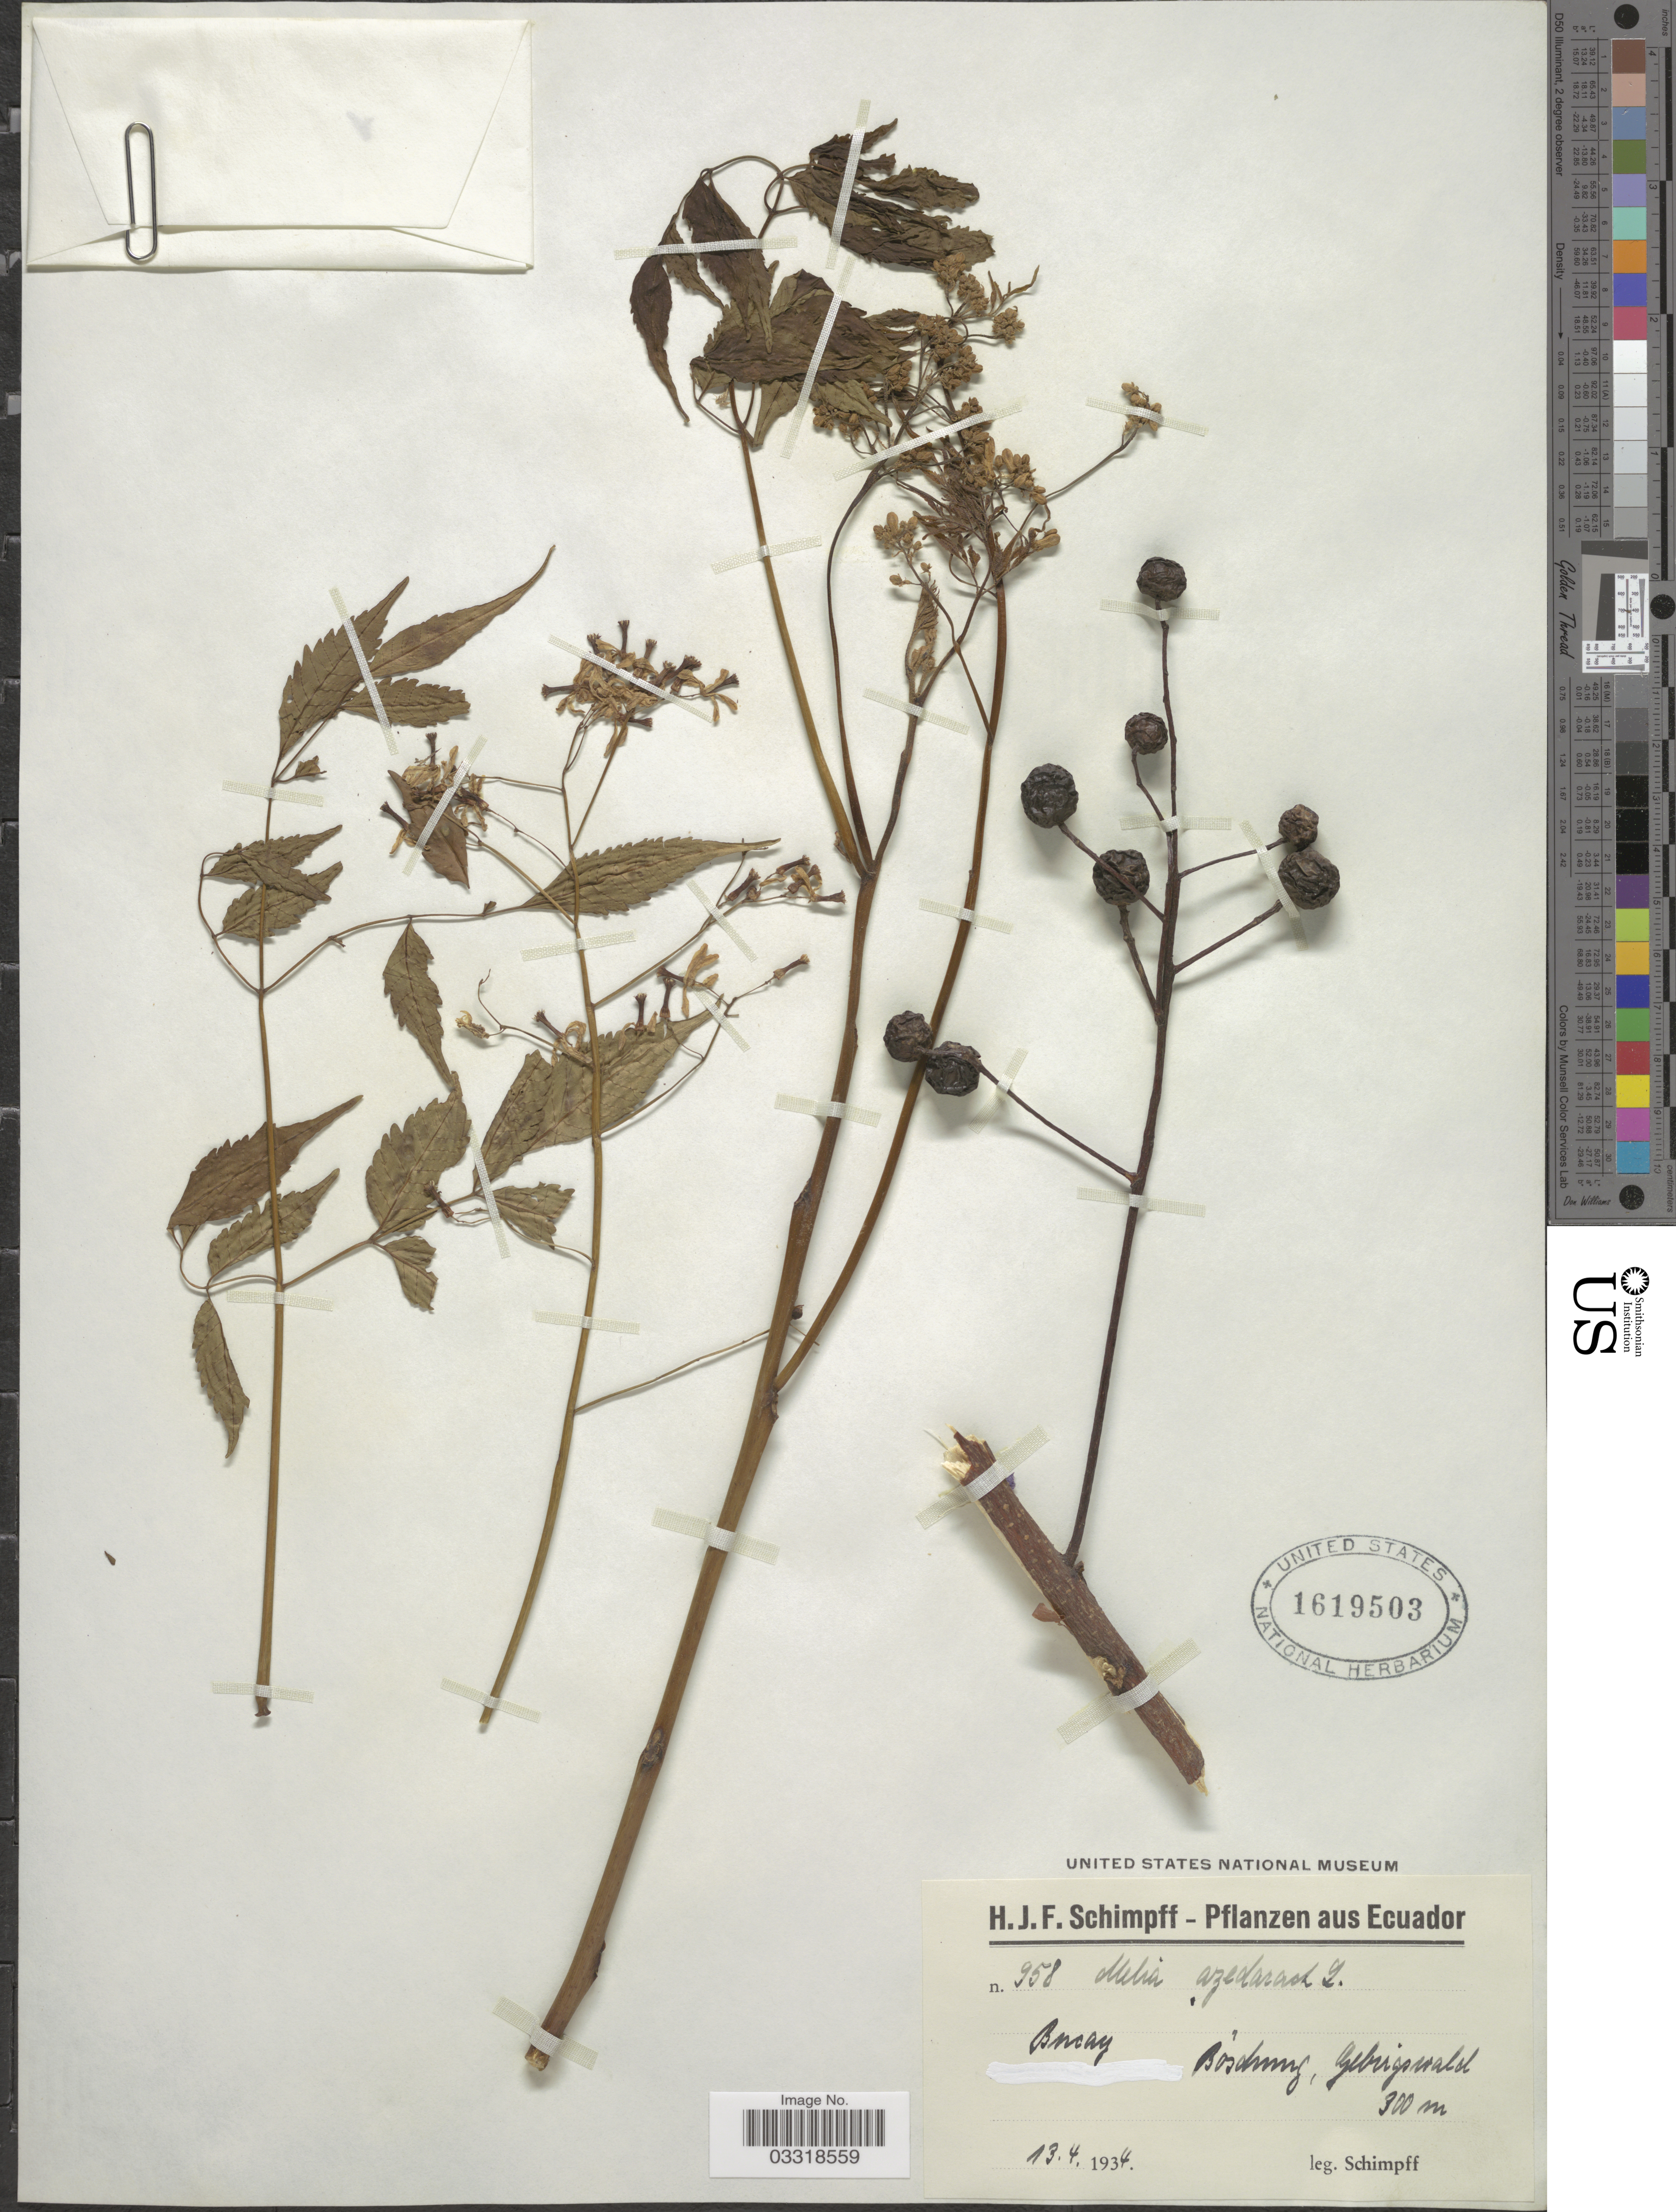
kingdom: Plantae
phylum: Tracheophyta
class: Magnoliopsida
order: Sapindales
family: Meliaceae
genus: Melia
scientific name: Melia azedarach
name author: L.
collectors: H. Schimpff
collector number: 958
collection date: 1934-04-13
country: Ecuador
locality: Bucay, Böschung, Gebüschwald.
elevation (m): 300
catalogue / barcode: US 1619503